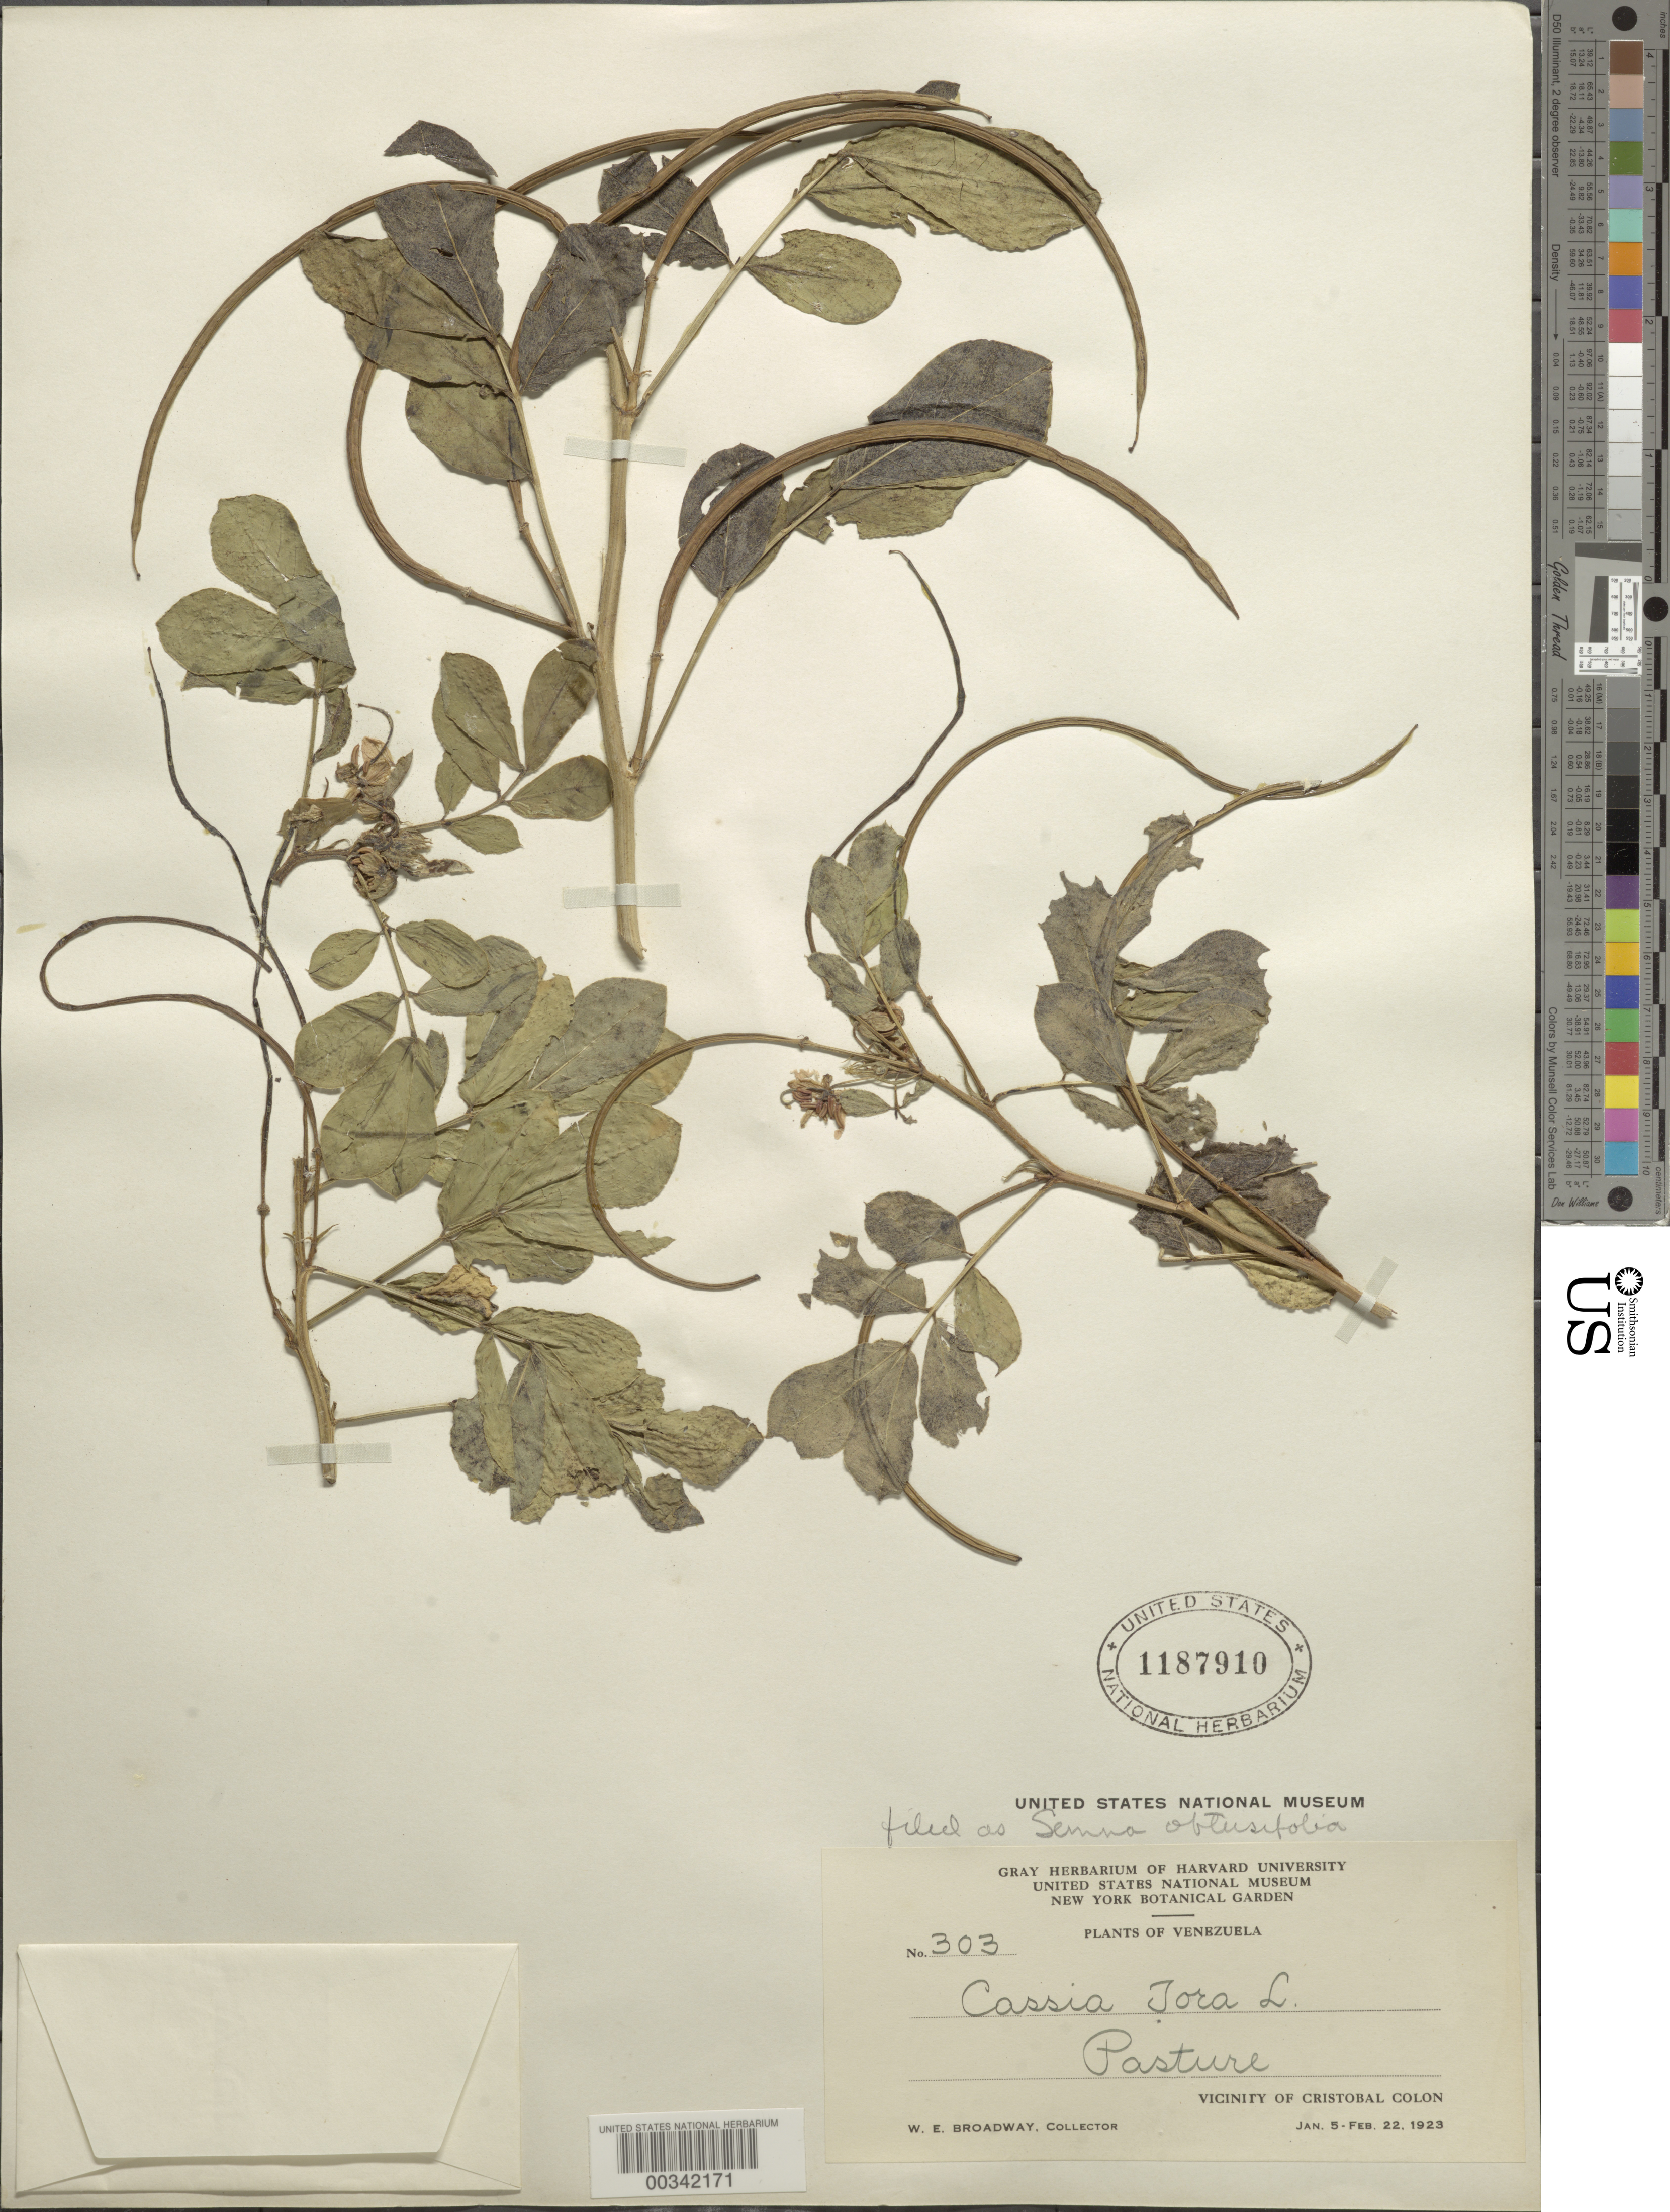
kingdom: Plantae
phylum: Tracheophyta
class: Magnoliopsida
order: Fabales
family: Fabaceae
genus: Senna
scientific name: Senna obtusifolia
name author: (L.) H.S. Irwin & Barneby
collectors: W. E. Broadway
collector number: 303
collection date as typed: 05 Jan 1923 to 22 Feb 1923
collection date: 1923-01-05/1923-02-22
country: Venezuela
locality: Vicinity of Cristobal Colon.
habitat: Pasture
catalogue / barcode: US 1187910